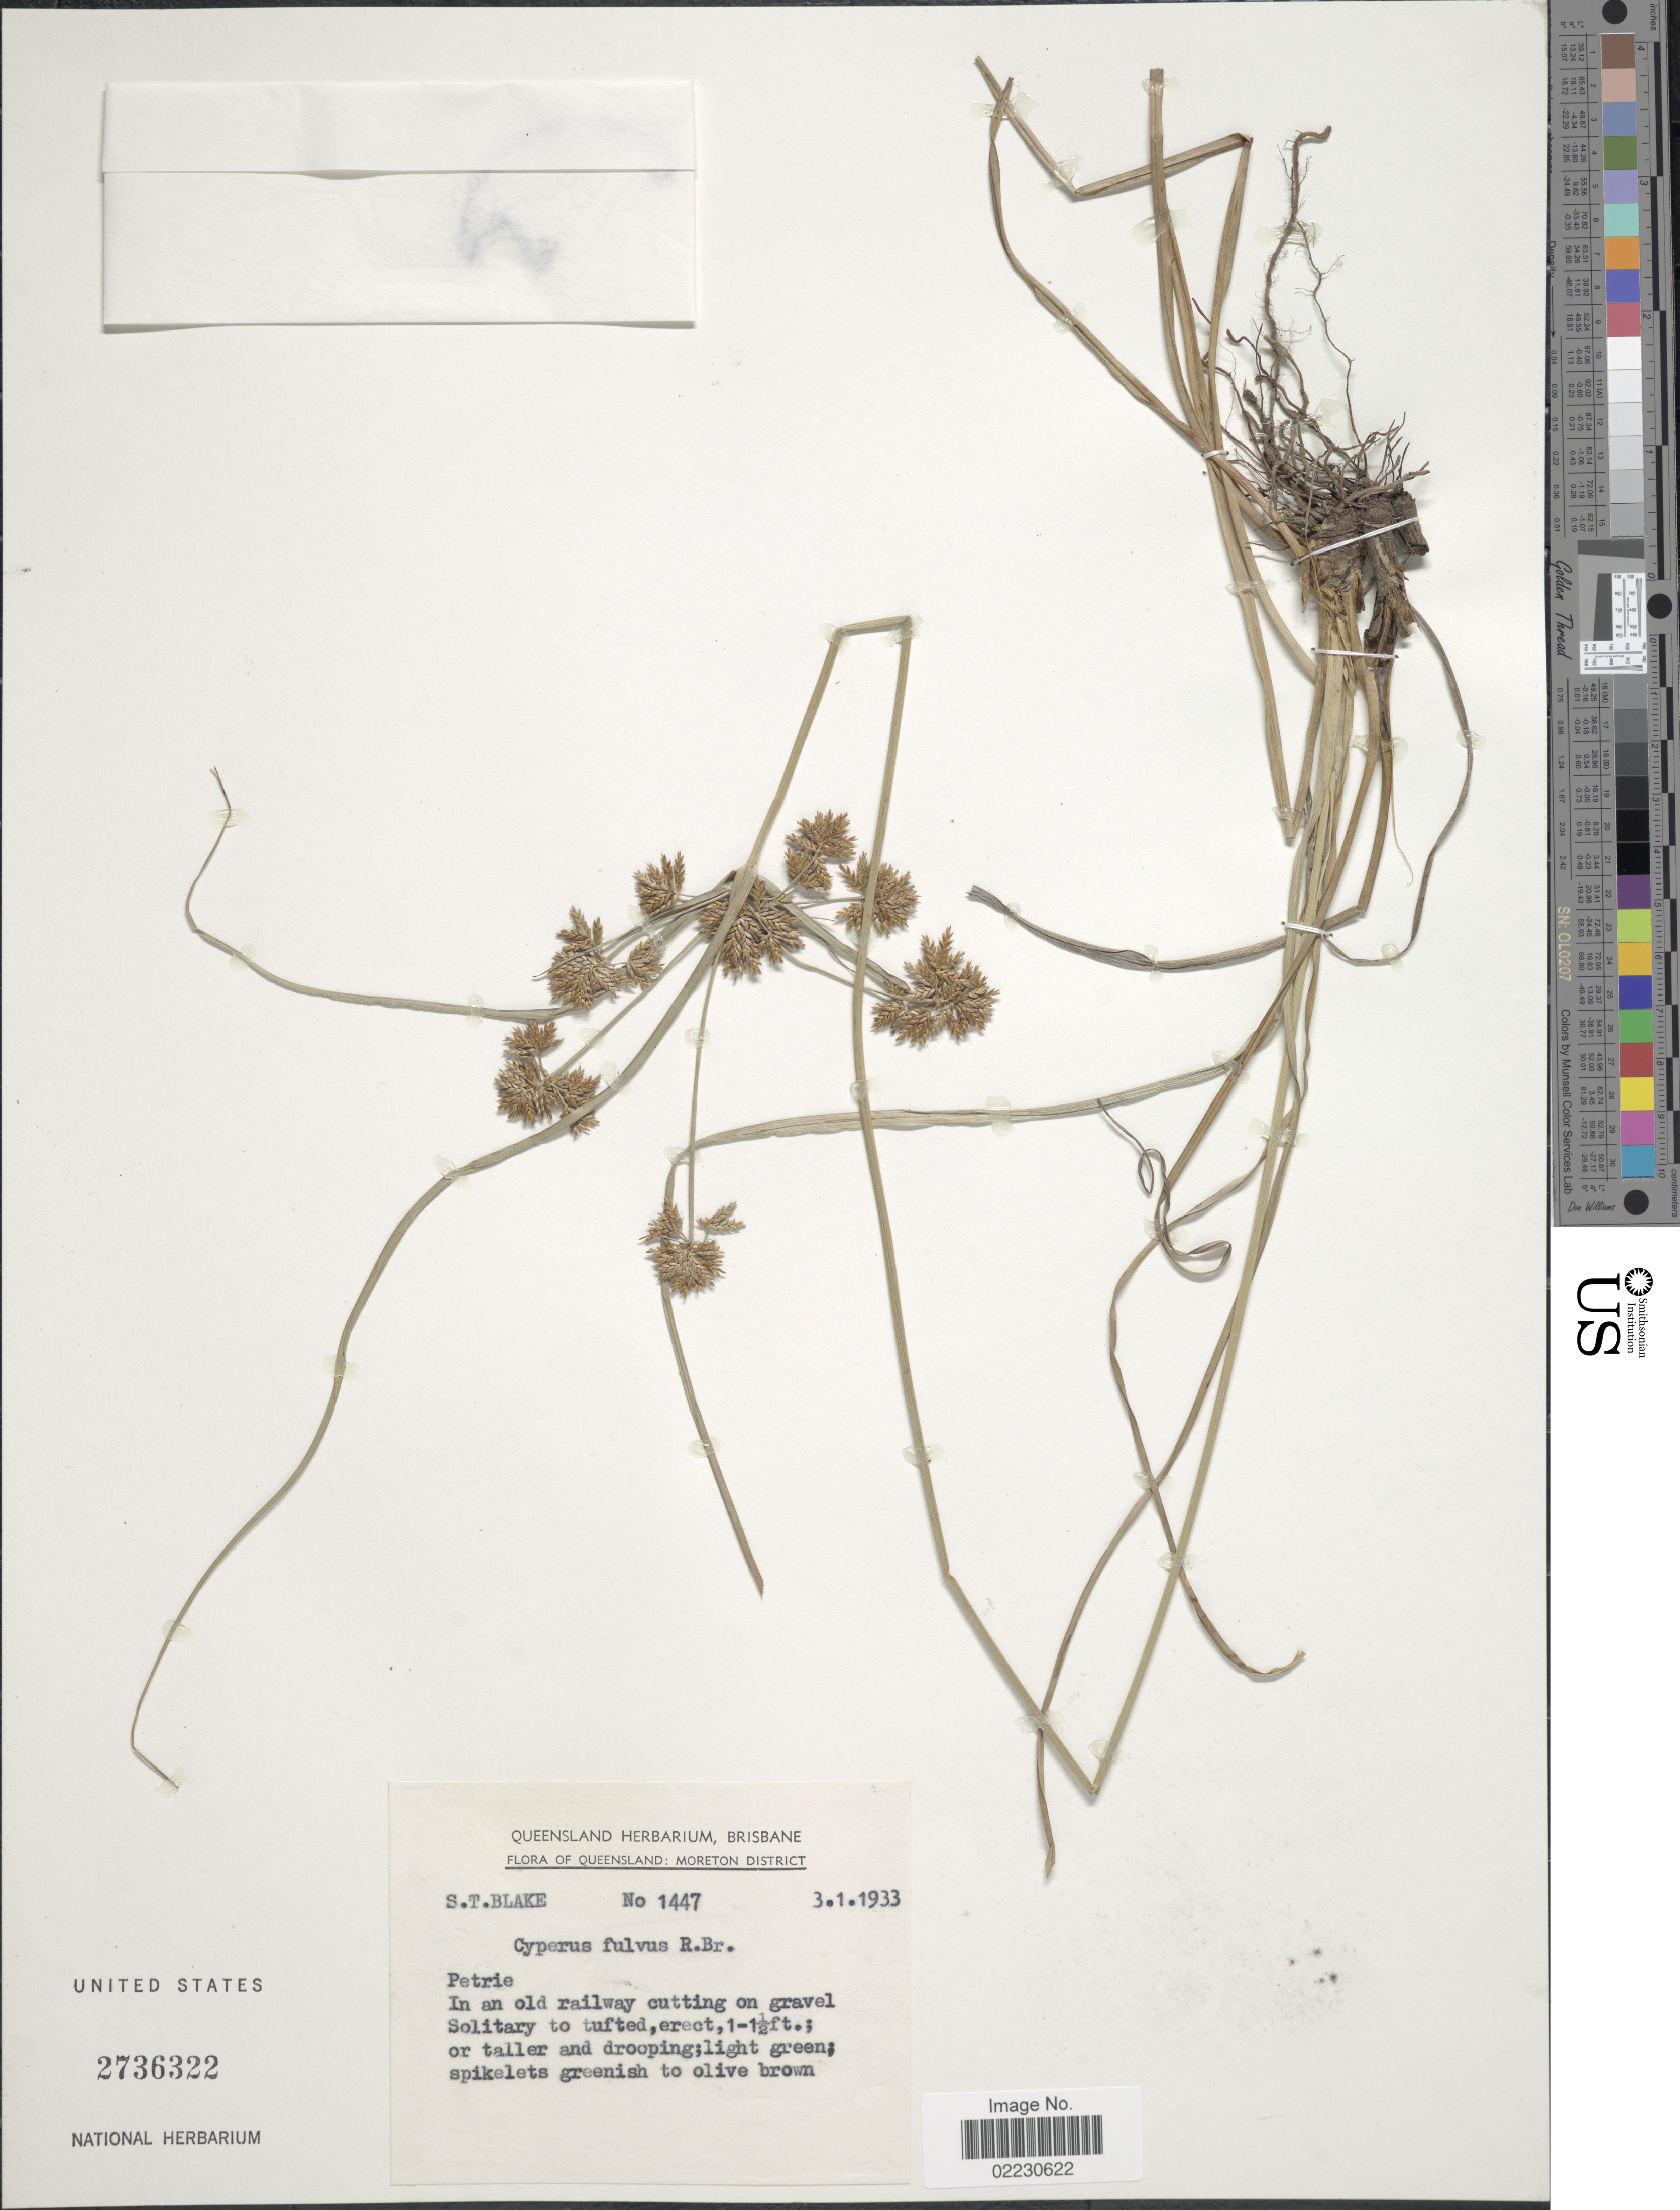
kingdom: Plantae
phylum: Tracheophyta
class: Liliopsida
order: Poales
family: Cyperaceae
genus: Cyperus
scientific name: Cyperus fulvus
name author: R. Br.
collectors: S. T. Blake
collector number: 1447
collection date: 1933-01-03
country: Australia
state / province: Queensland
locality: Moreton District. Petrie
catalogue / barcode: US 2736322